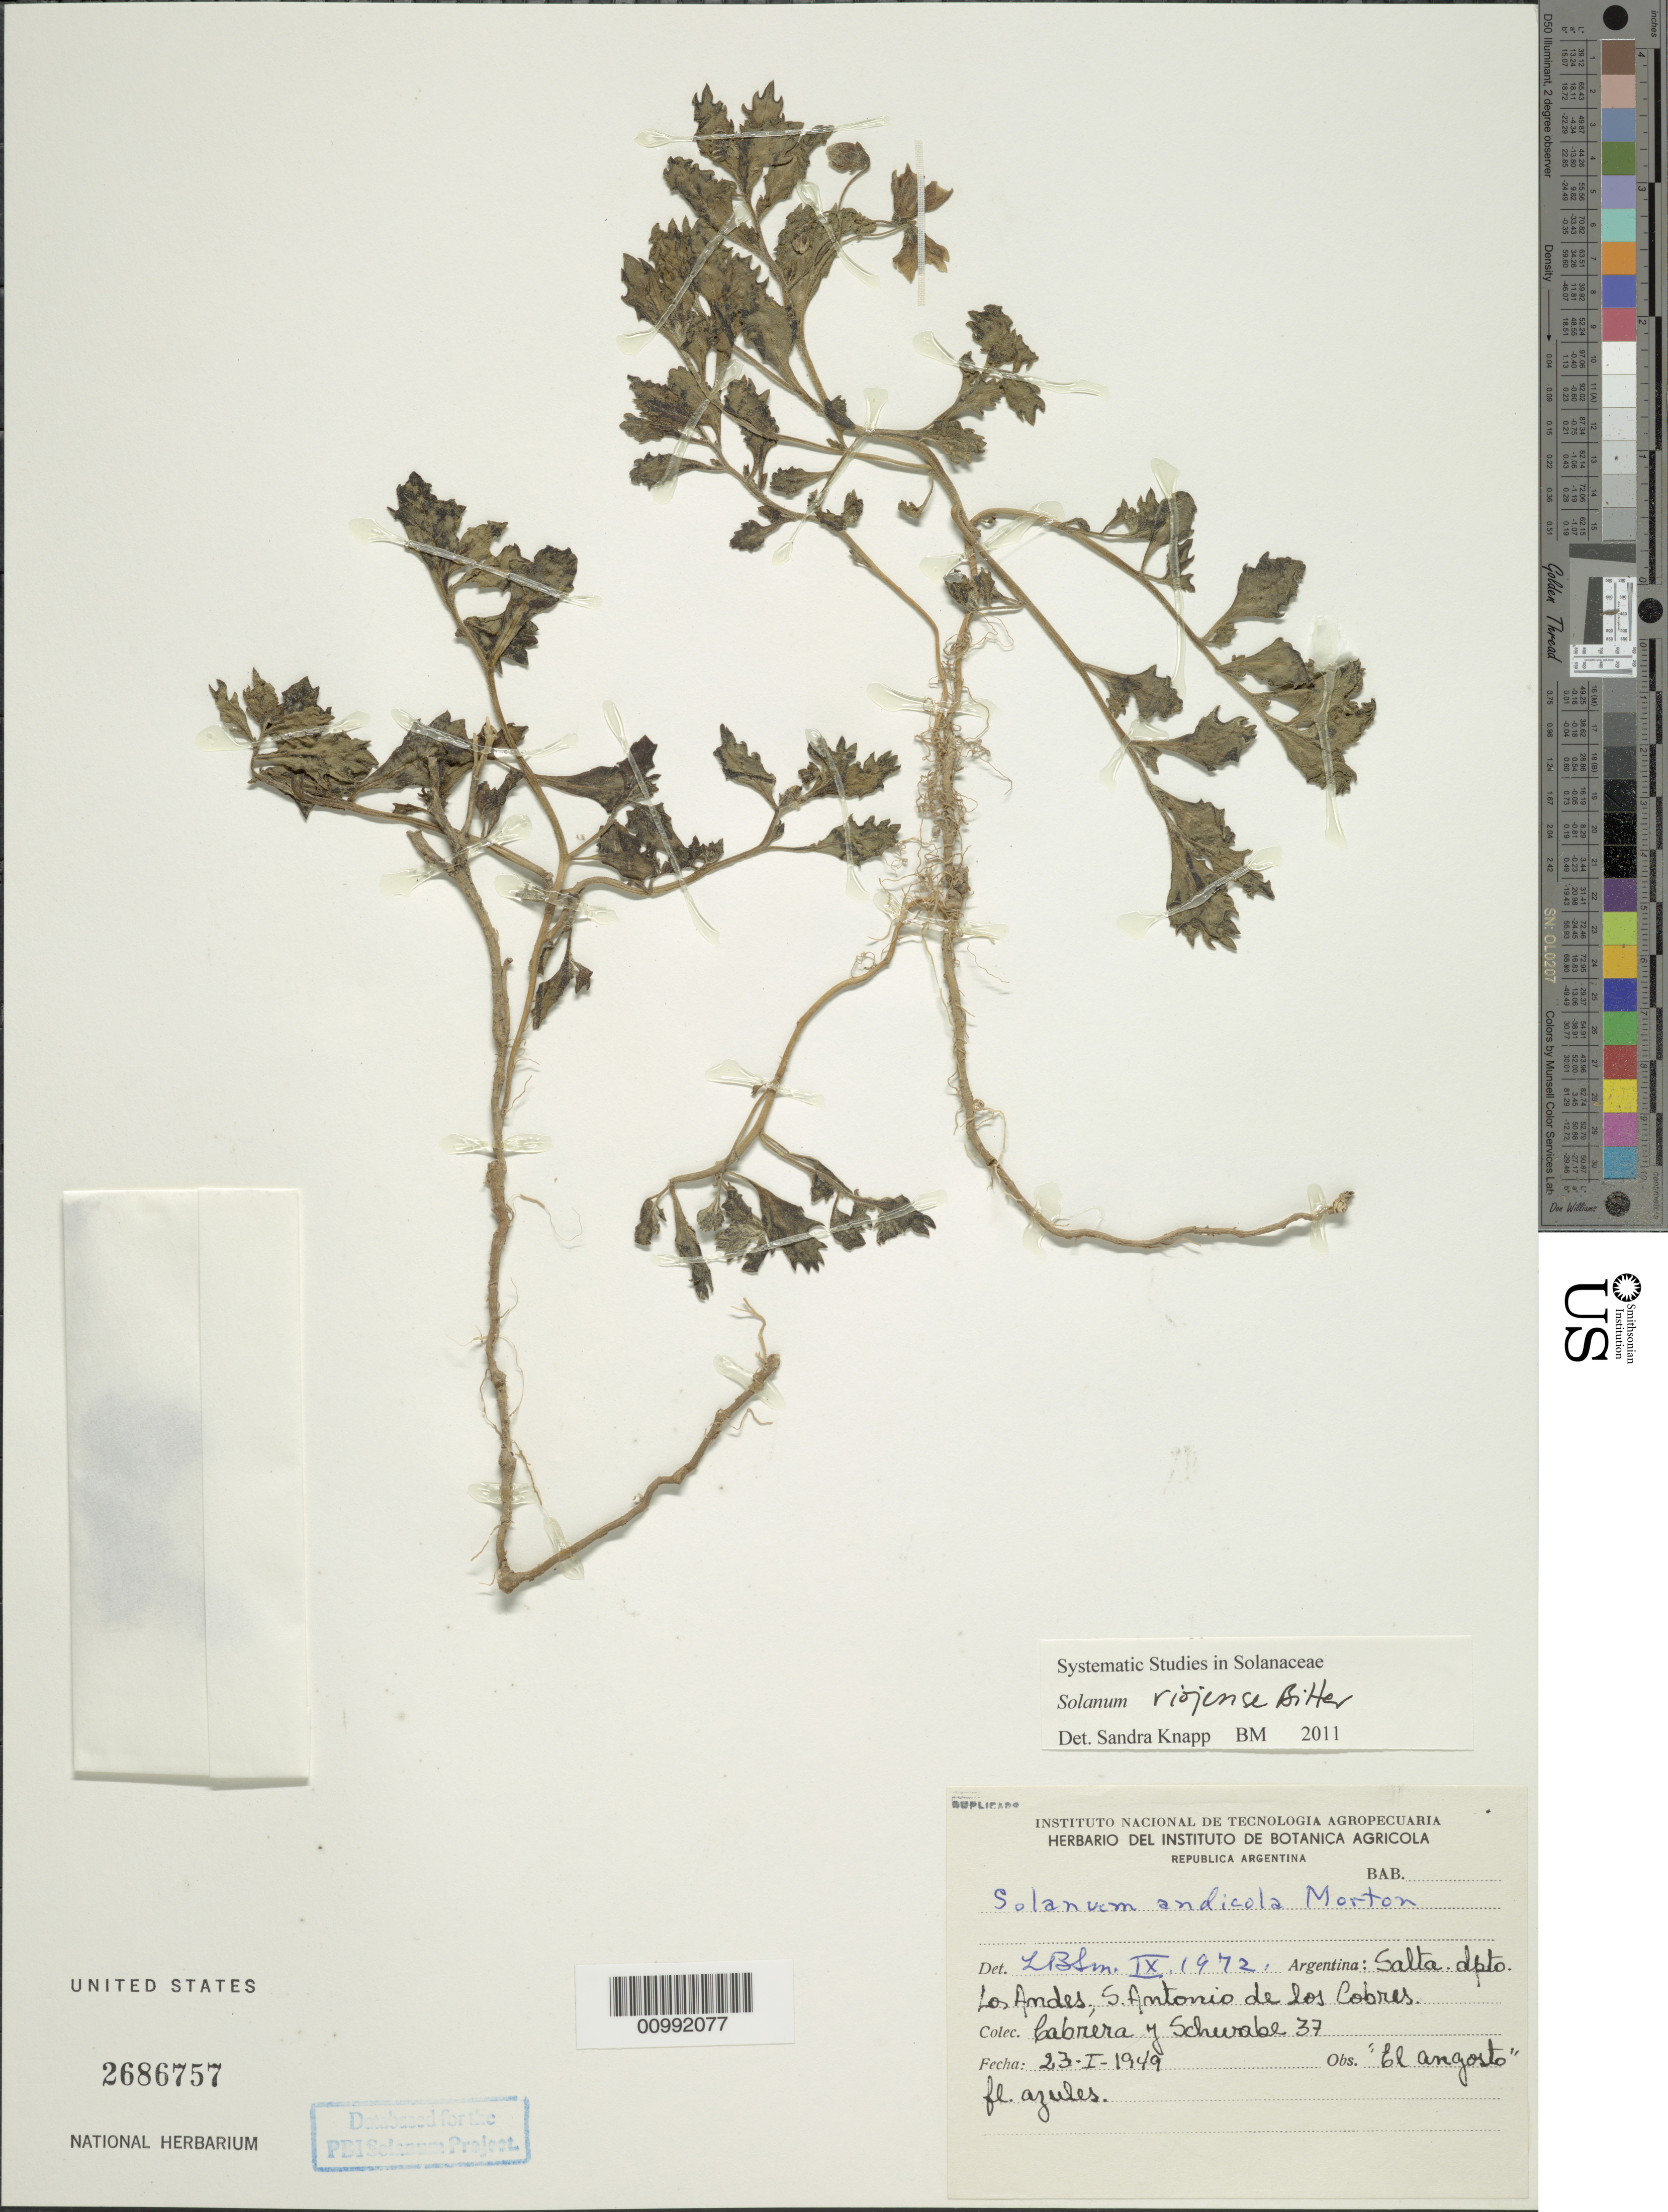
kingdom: Plantae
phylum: Tracheophyta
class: Magnoliopsida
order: Solanales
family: Solanaceae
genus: Solanum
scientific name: Solanum sinuatiexcisum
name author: Bitter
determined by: Knapp, S. D.; Barboza, G. E.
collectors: A. Cabrera & G. H. Schwabe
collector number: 37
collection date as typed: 23 Jan 1949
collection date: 1949-01-23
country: Argentina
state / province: Salta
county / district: Los Andes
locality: El Angosto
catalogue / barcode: US 2686757